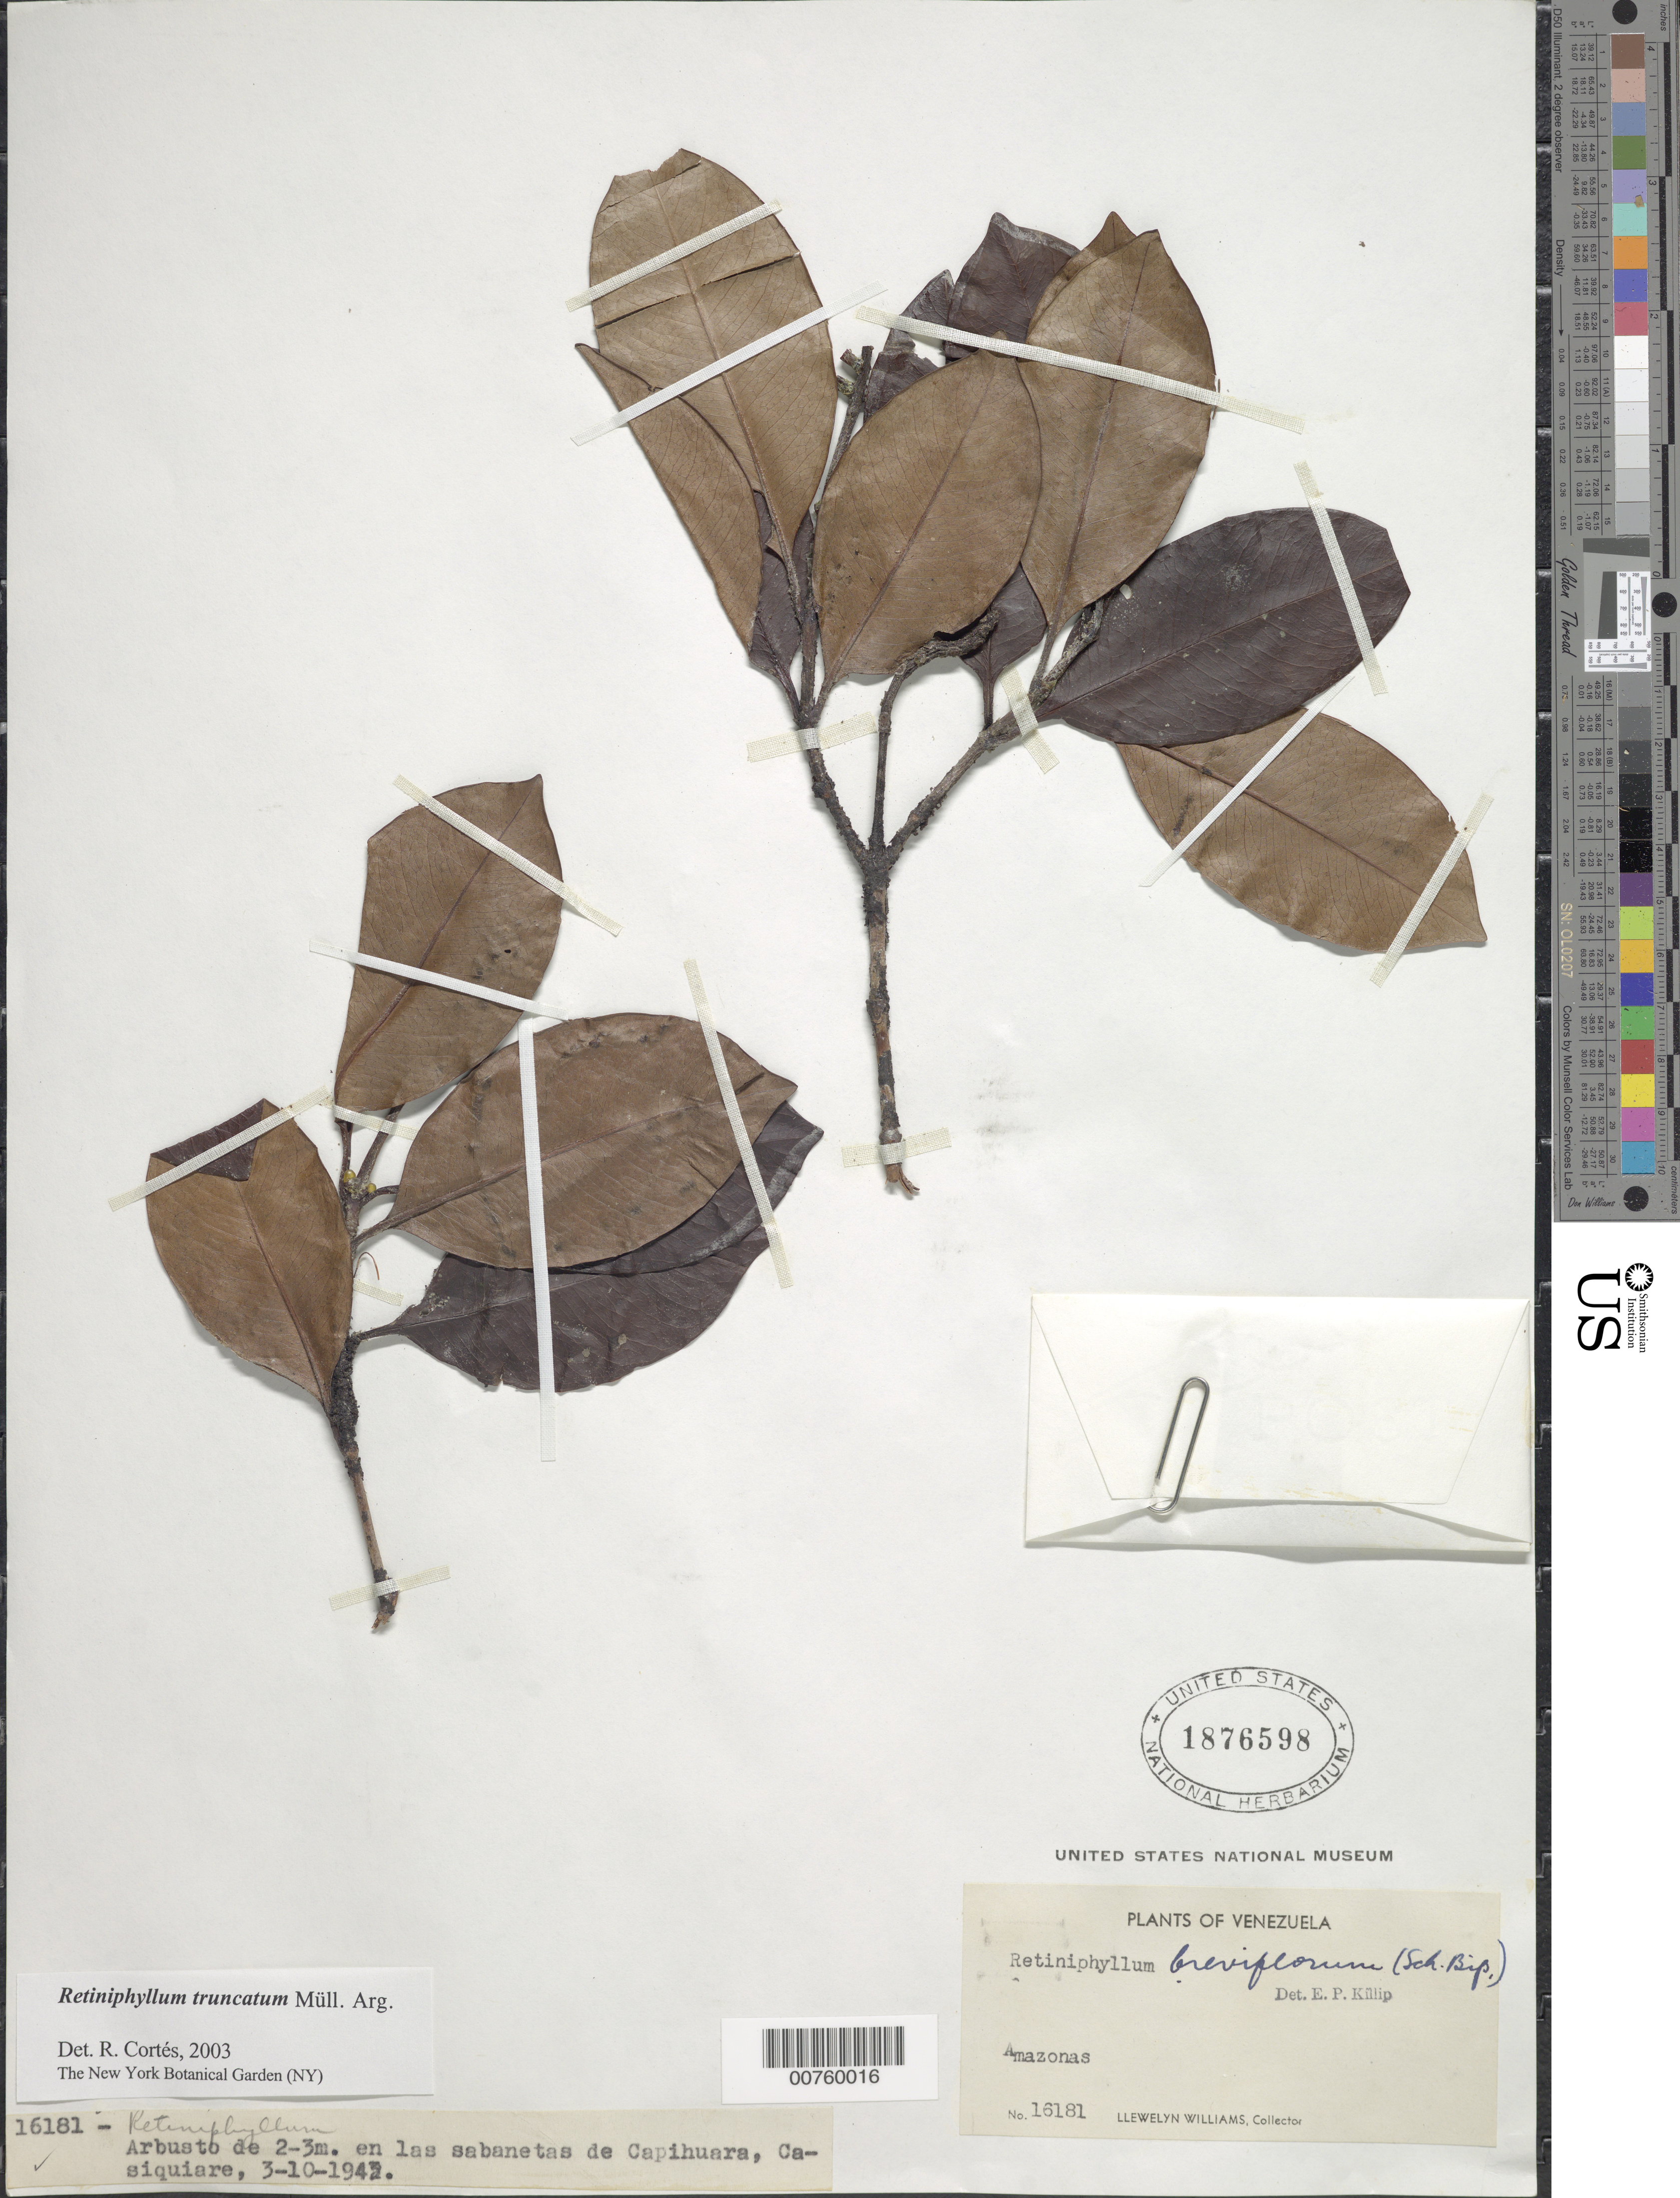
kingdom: Plantae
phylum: Tracheophyta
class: Magnoliopsida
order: Gentianales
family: Rubiaceae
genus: Retiniphyllum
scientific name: Retiniphyllum truncatum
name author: Müll. Arg.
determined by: Cortes R., G.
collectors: Ll. Williams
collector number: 16181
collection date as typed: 3-Oct-42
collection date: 1942-10-03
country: Venezuela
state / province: Amazonas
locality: Capihuara, Casiquiare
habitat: Sabanetas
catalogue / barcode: US 1876598